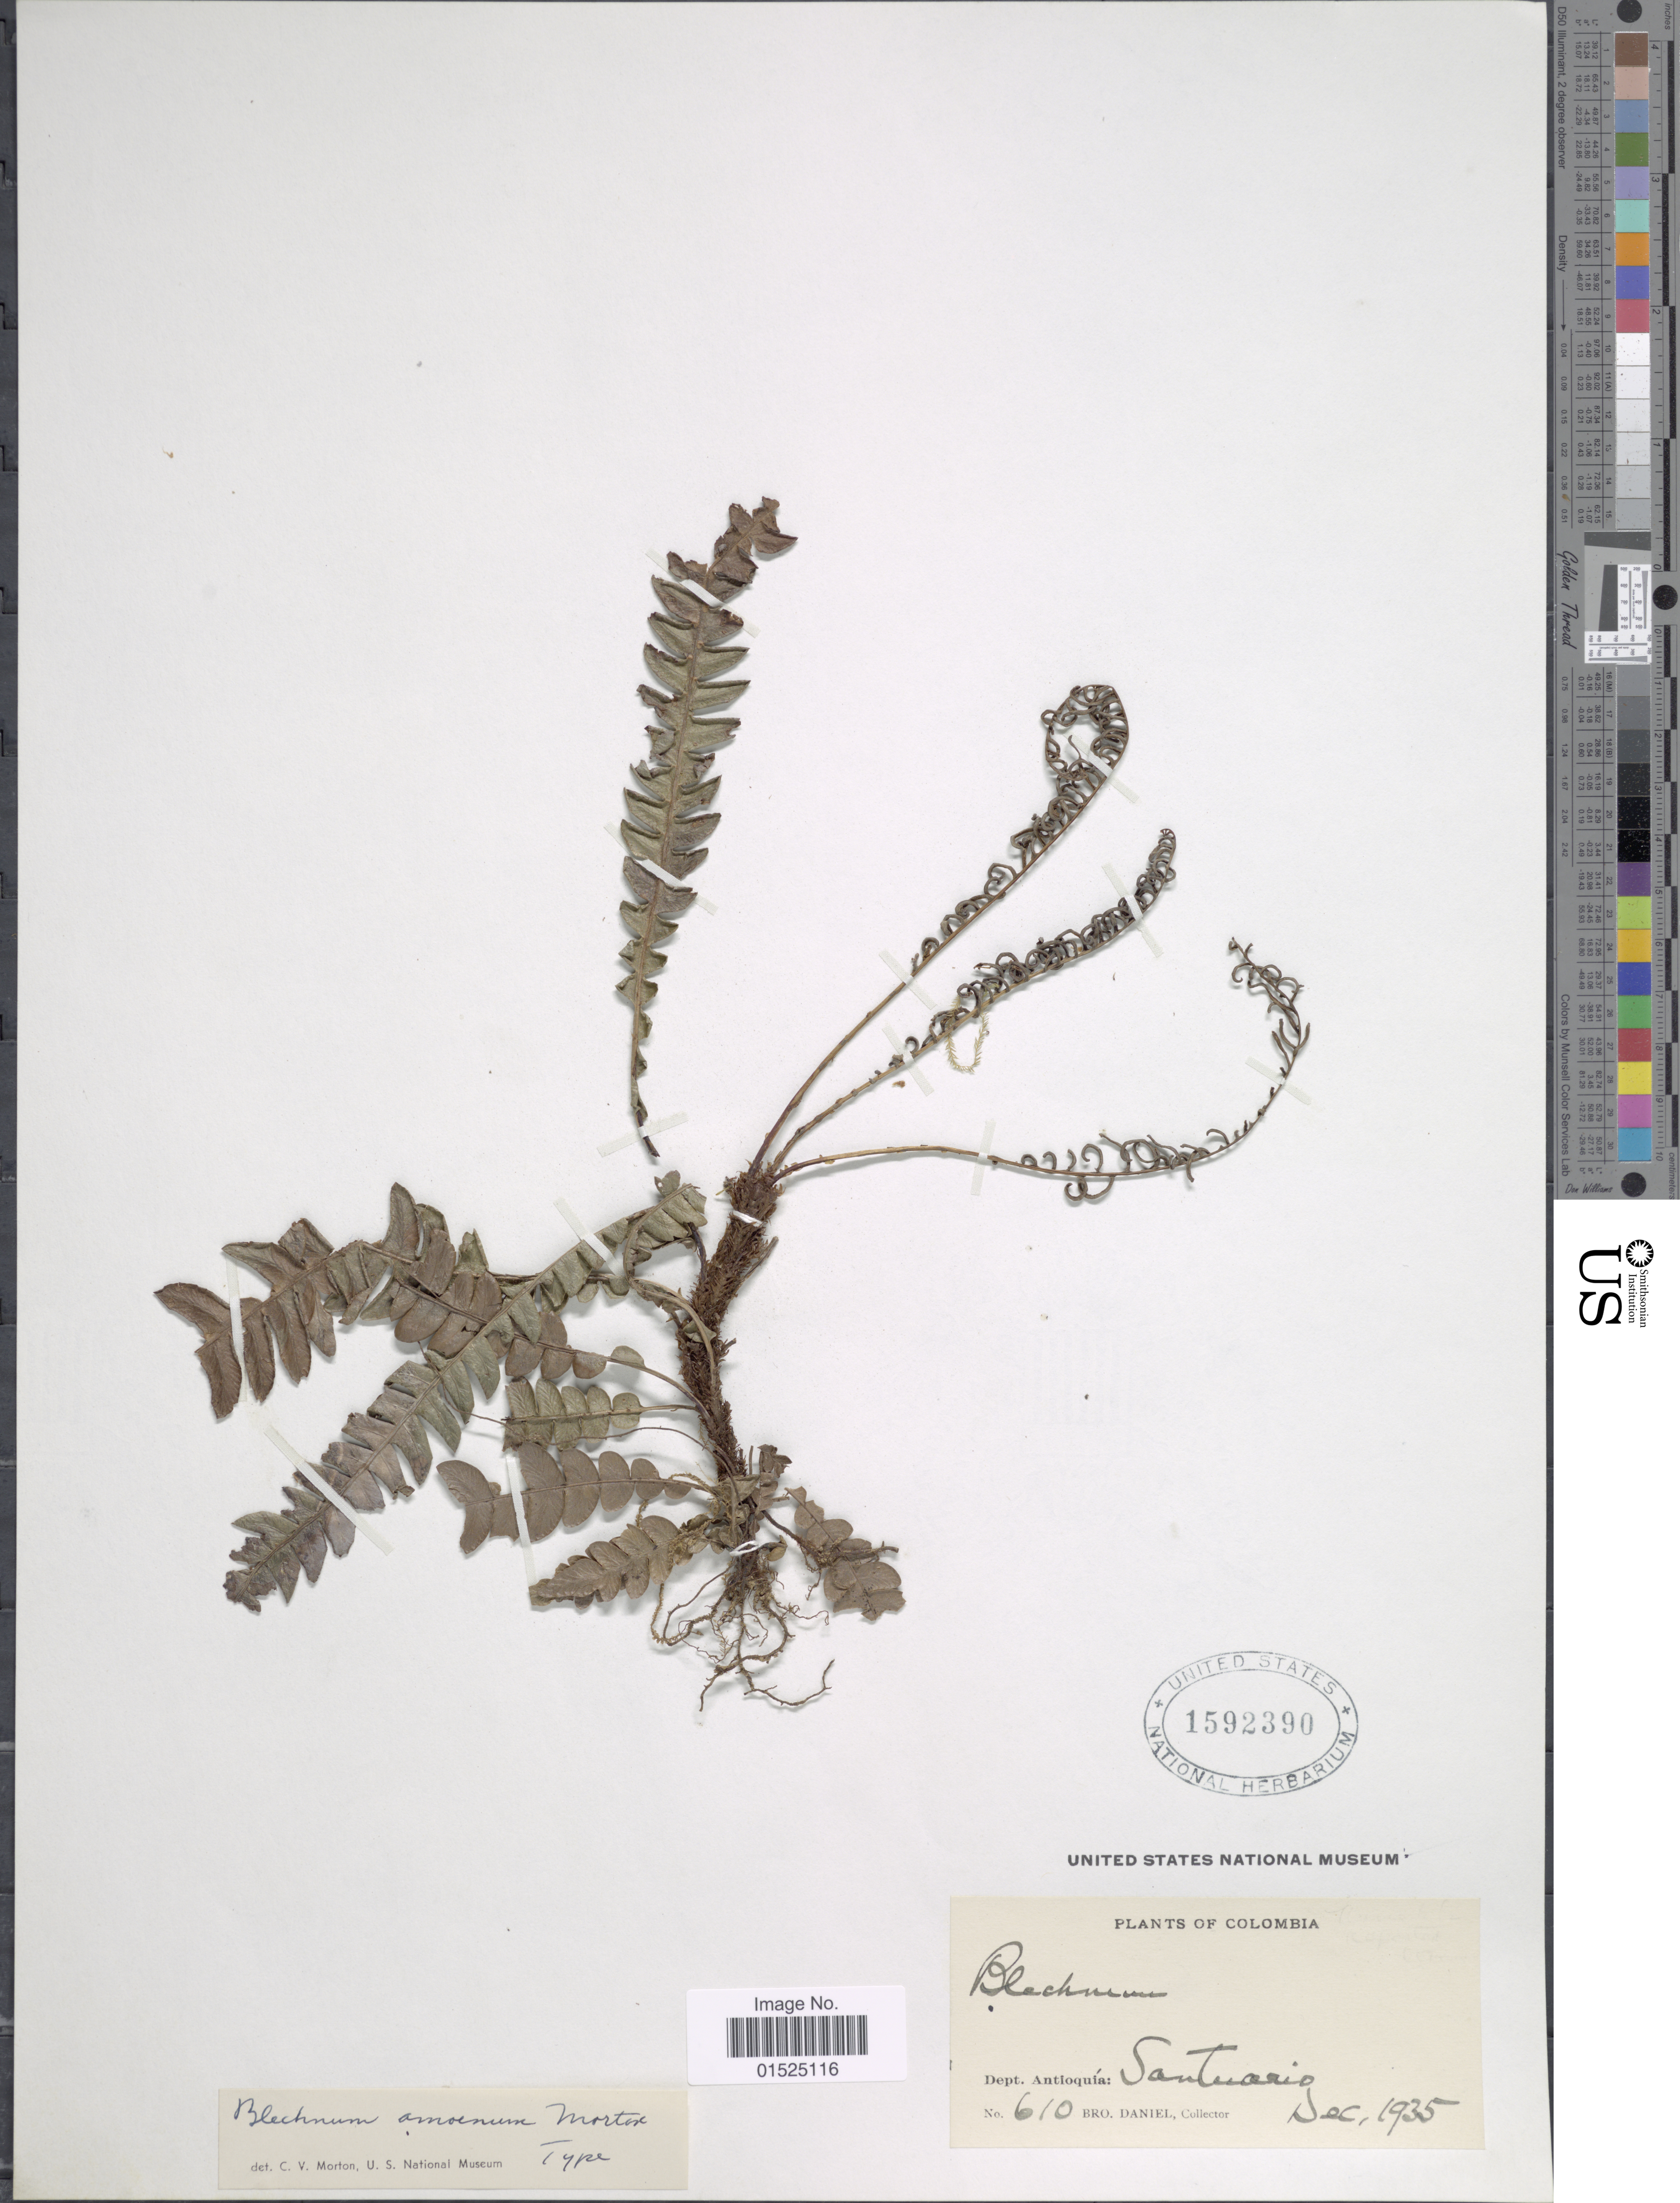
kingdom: Plantae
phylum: Tracheophyta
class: Polypodiopsida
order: Polypodiales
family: Blechnaceae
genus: Blechnum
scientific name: Blechnum amoenum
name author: C.V. Morton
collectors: Bro. Daniel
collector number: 610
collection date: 1935-12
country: Colombia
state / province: Antioquia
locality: Santuario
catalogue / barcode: US 1592390